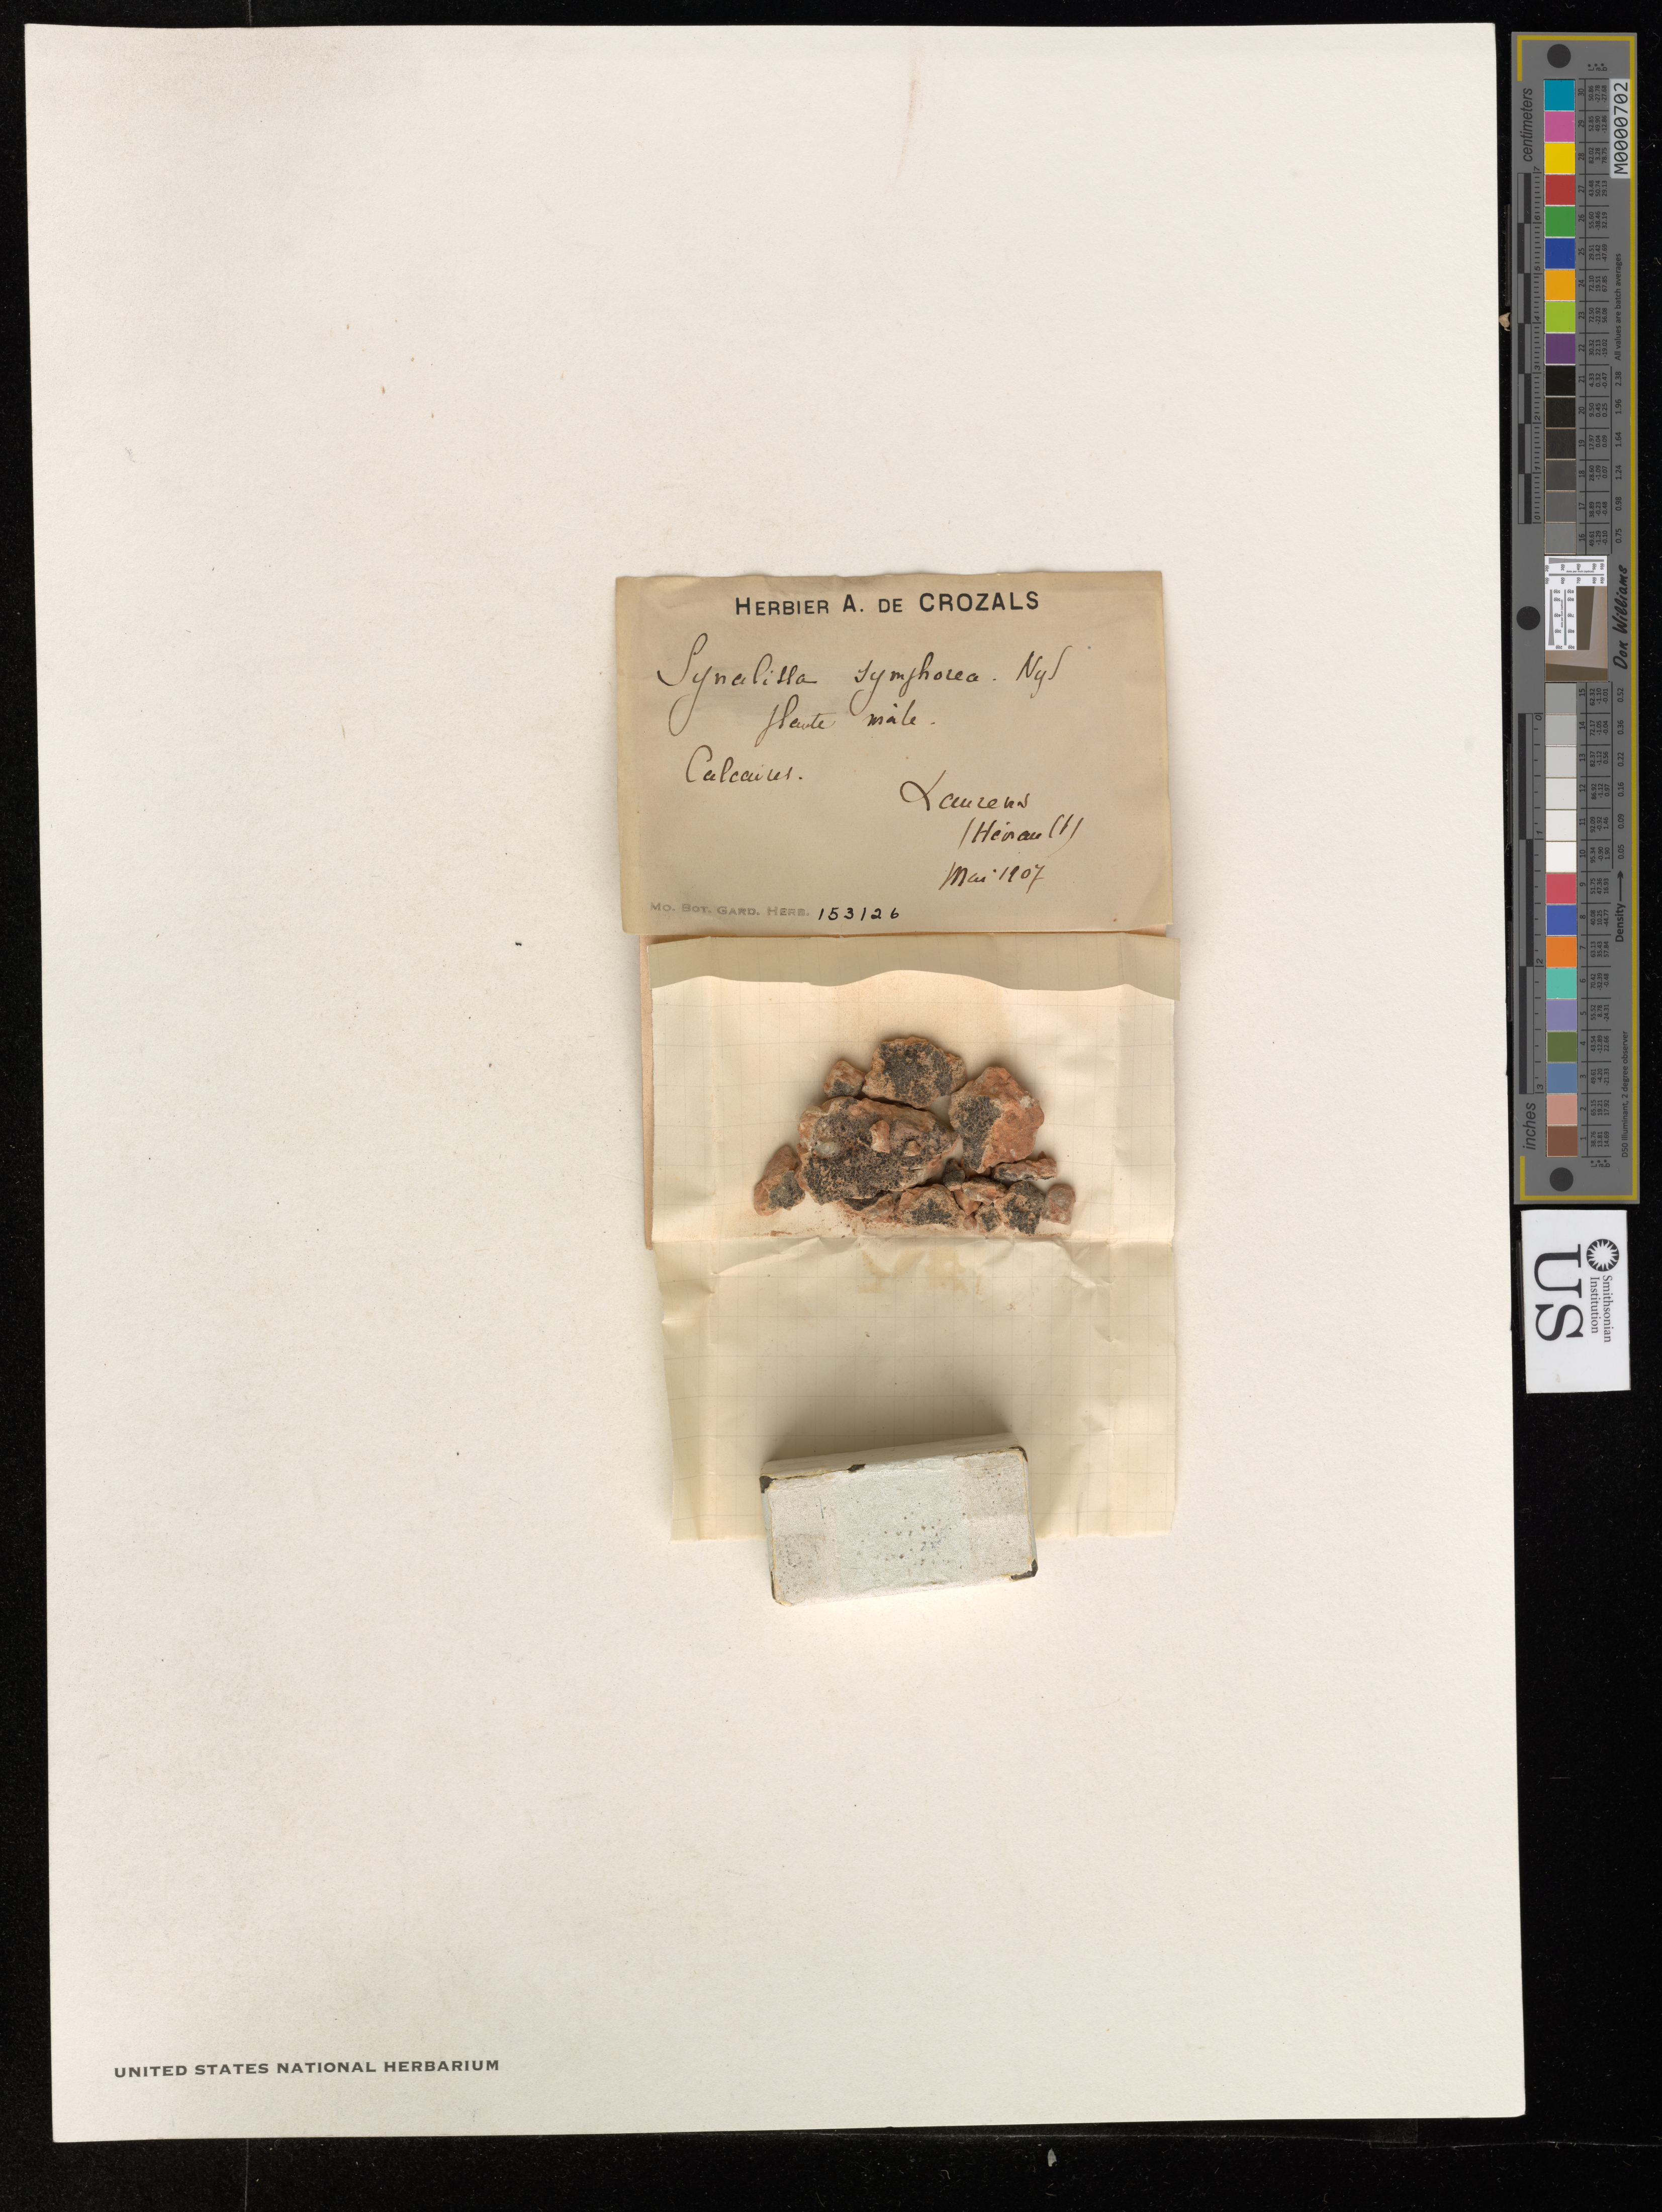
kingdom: Fungi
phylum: Ascomycota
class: Lichinomycetes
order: Lichinales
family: Lichinaceae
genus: Synalissa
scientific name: Synalissa symphorea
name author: (Ach.) Nyl.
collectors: A. de Crozals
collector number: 153126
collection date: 1907-05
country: France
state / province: Occitanie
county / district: Hérault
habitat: on